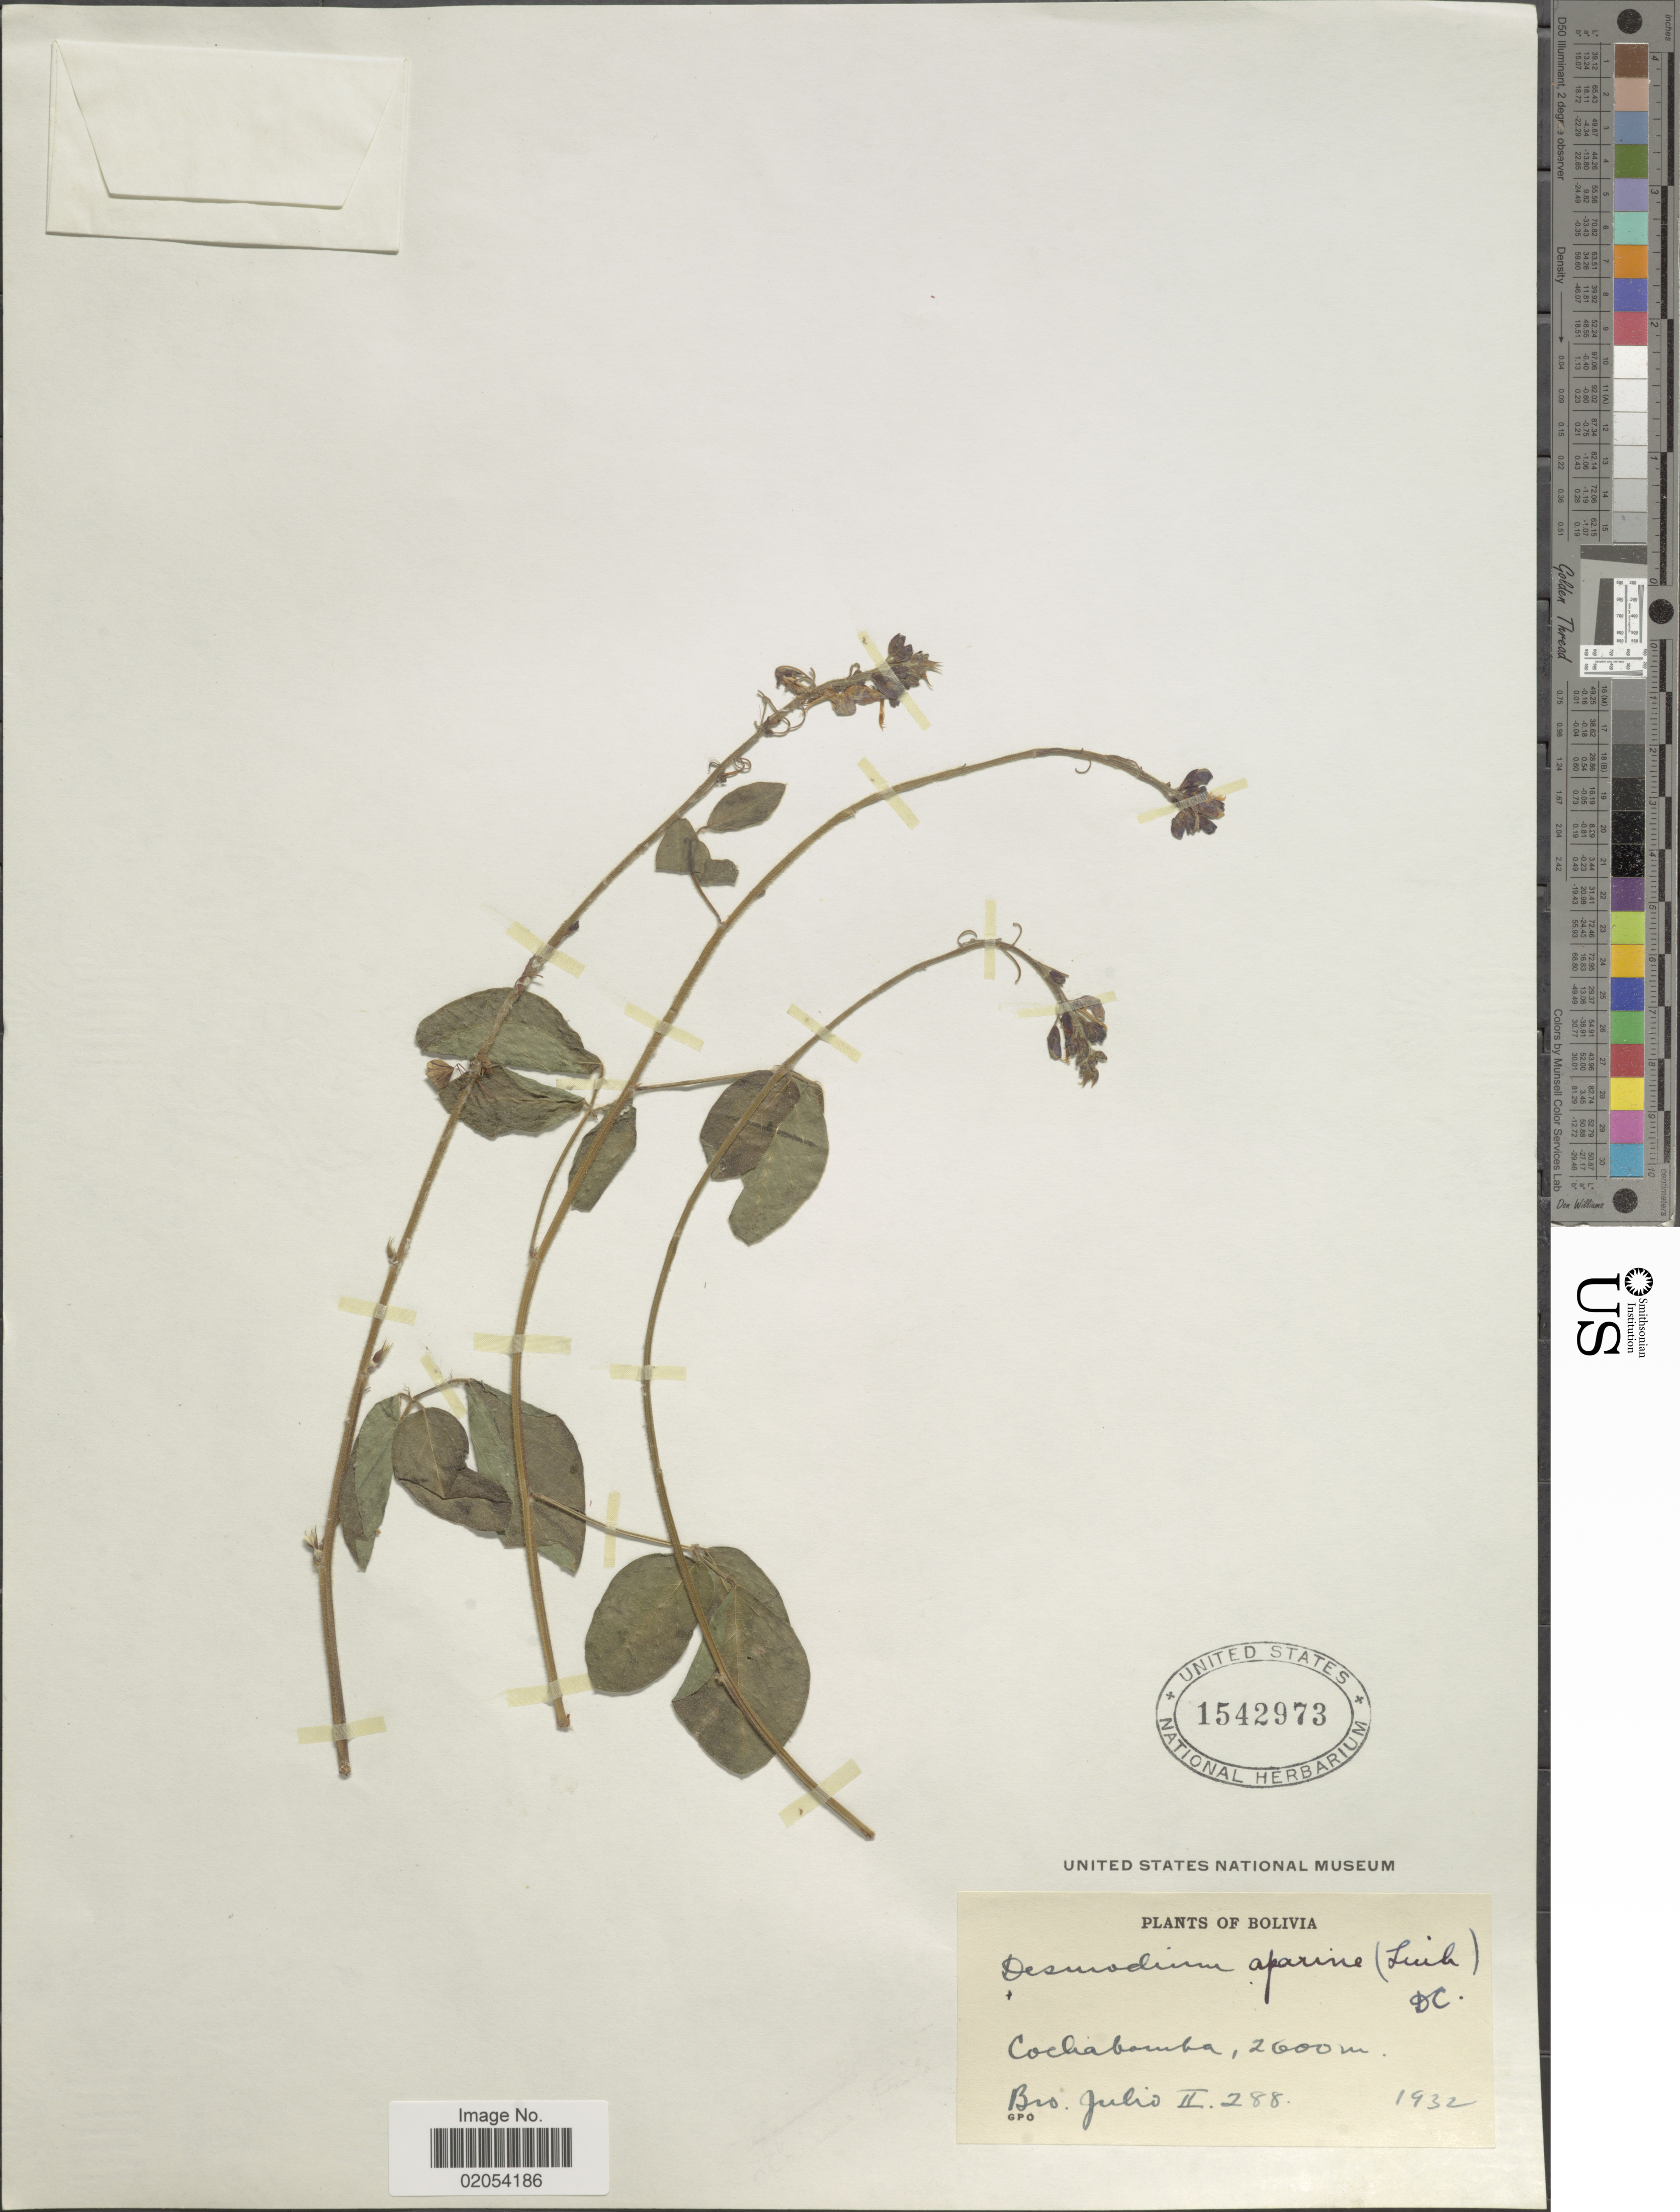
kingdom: Plantae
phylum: Tracheophyta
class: Magnoliopsida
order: Fabales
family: Fabaceae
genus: Desmodium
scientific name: Desmodium vargasianum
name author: B.G. Schub.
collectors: Bro. Julio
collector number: II288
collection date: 1932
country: Bolivia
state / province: Cochabamba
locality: Cochabamba.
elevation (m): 2600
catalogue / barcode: US 1542973